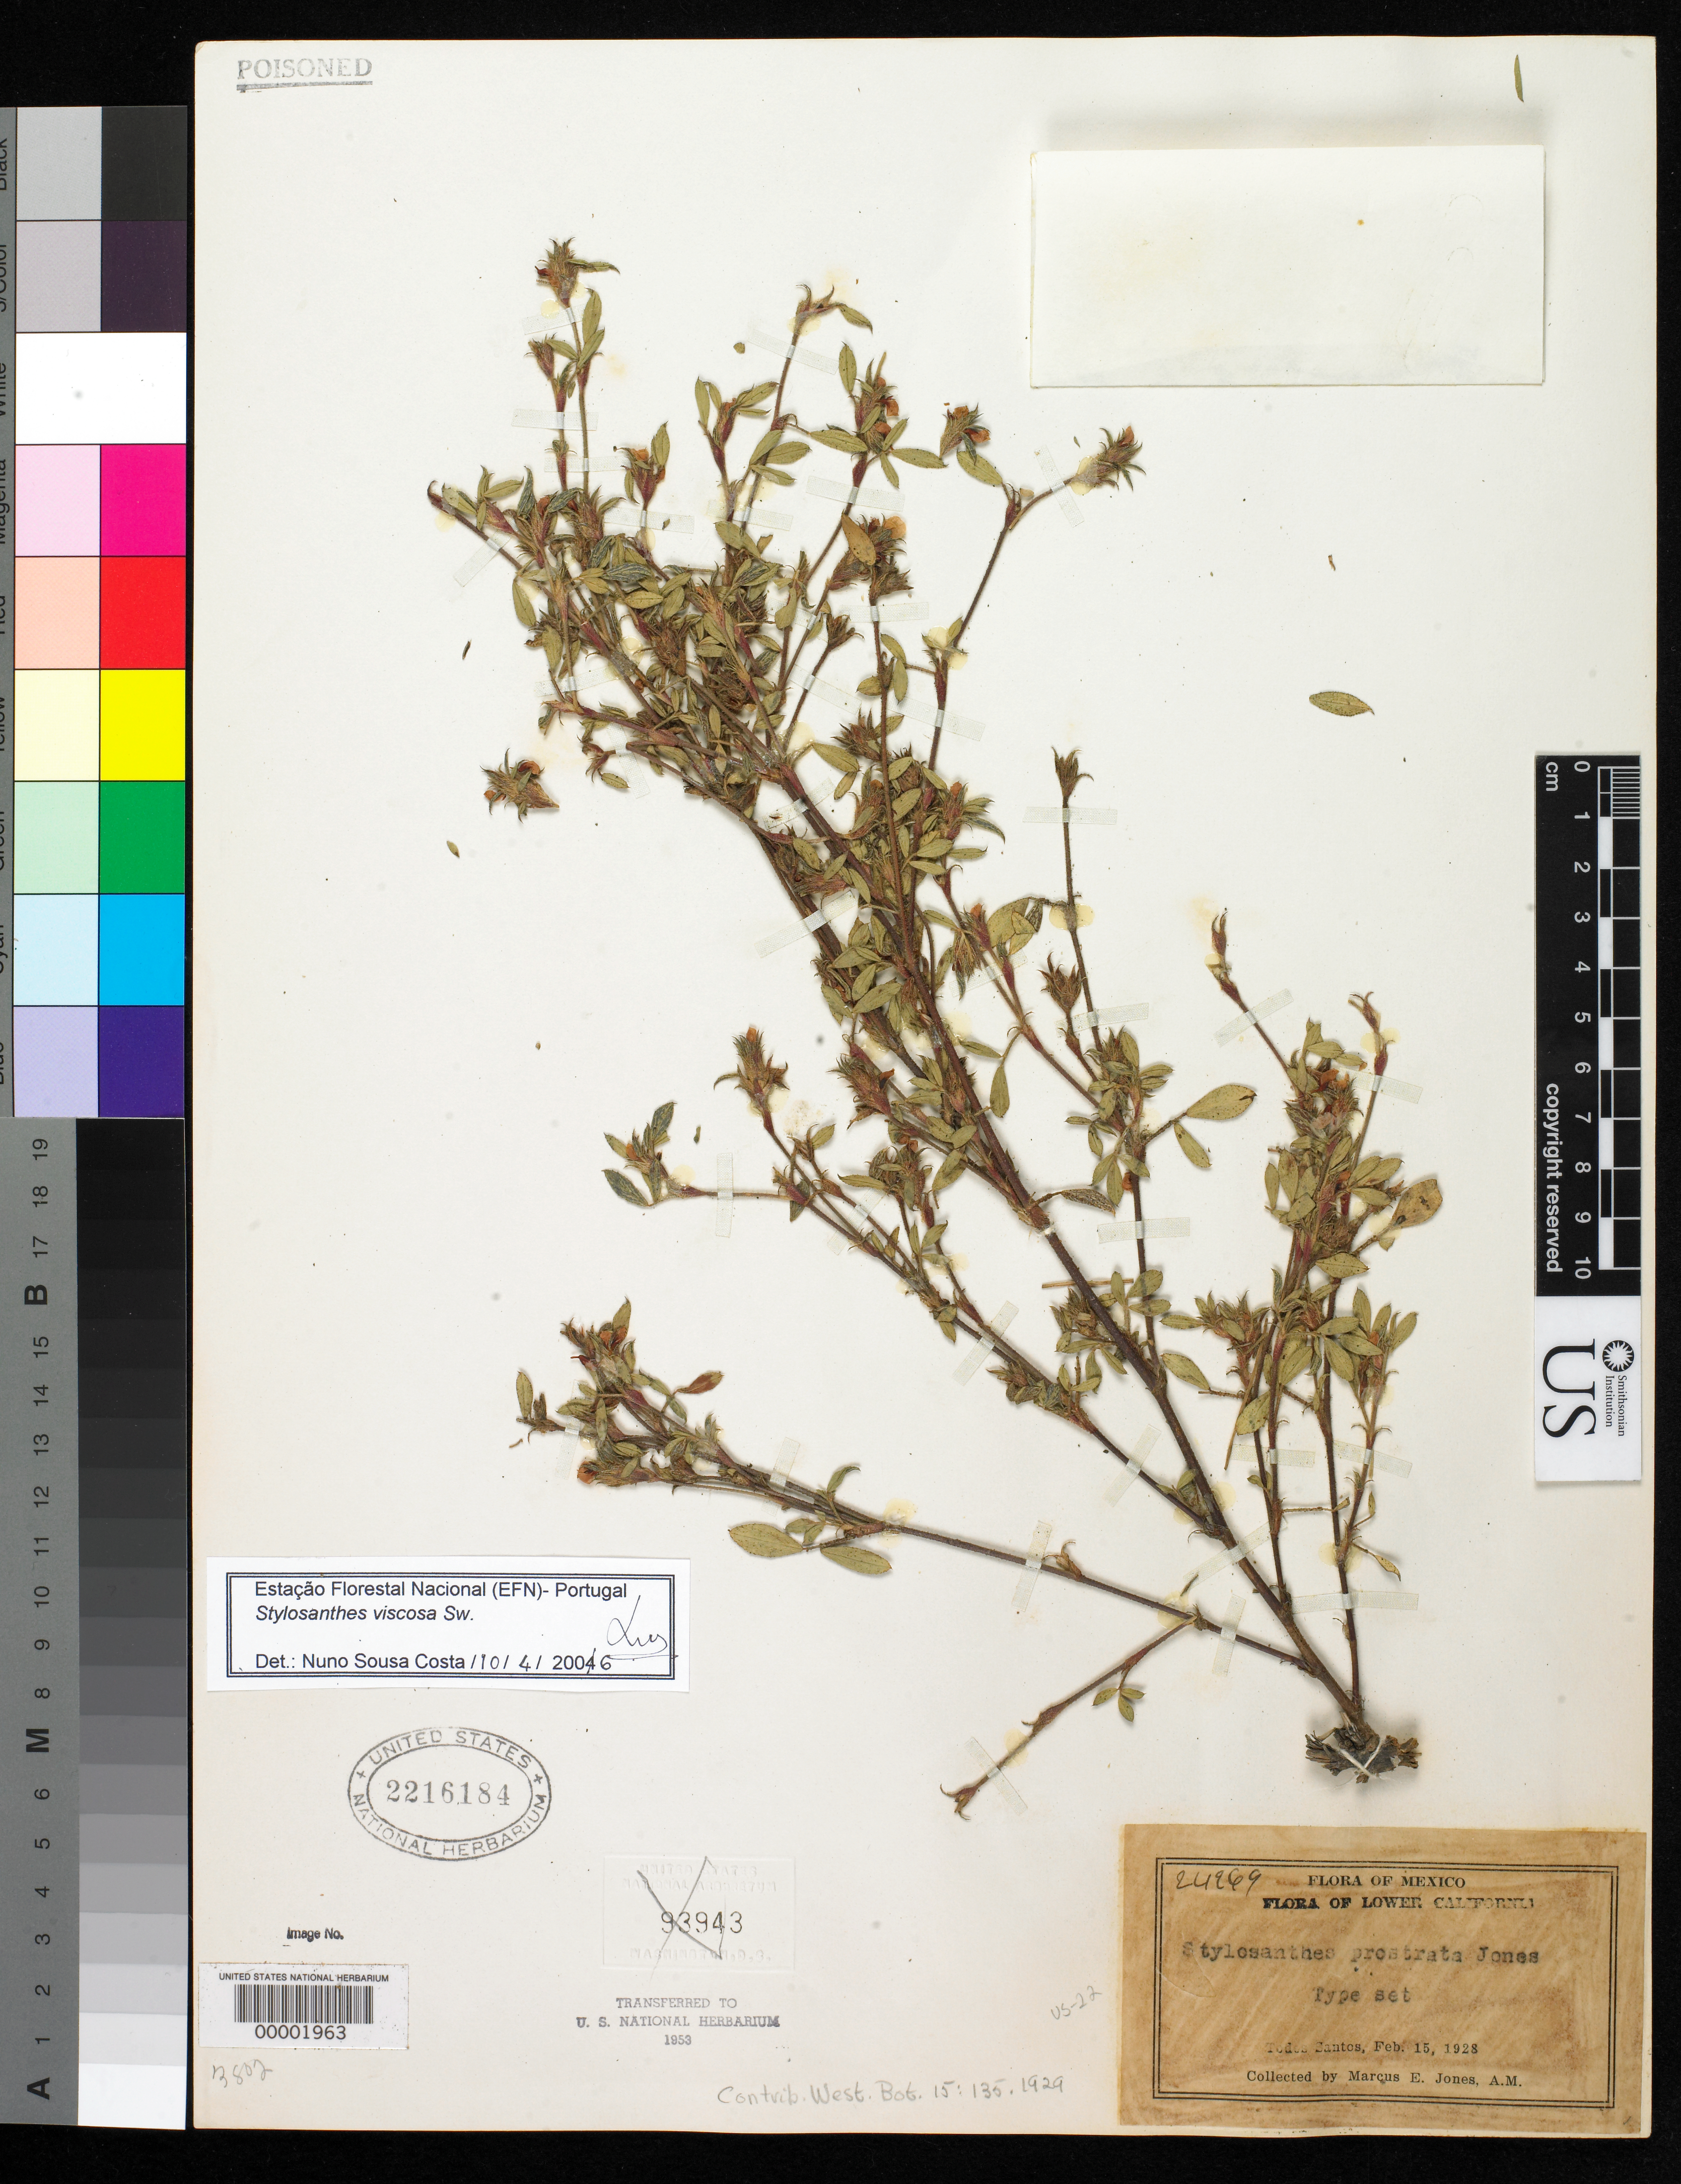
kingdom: Plantae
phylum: Tracheophyta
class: Magnoliopsida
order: Fabales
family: Fabaceae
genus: Stylosanthes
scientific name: Stylosanthes prostrata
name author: M.E. Jones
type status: Isosyntype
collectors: M. E. Jones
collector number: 24269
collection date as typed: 15 Feb 1928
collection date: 1928-02-15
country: Mexico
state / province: Baja California Sur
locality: Todos Santos.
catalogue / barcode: US 2216184